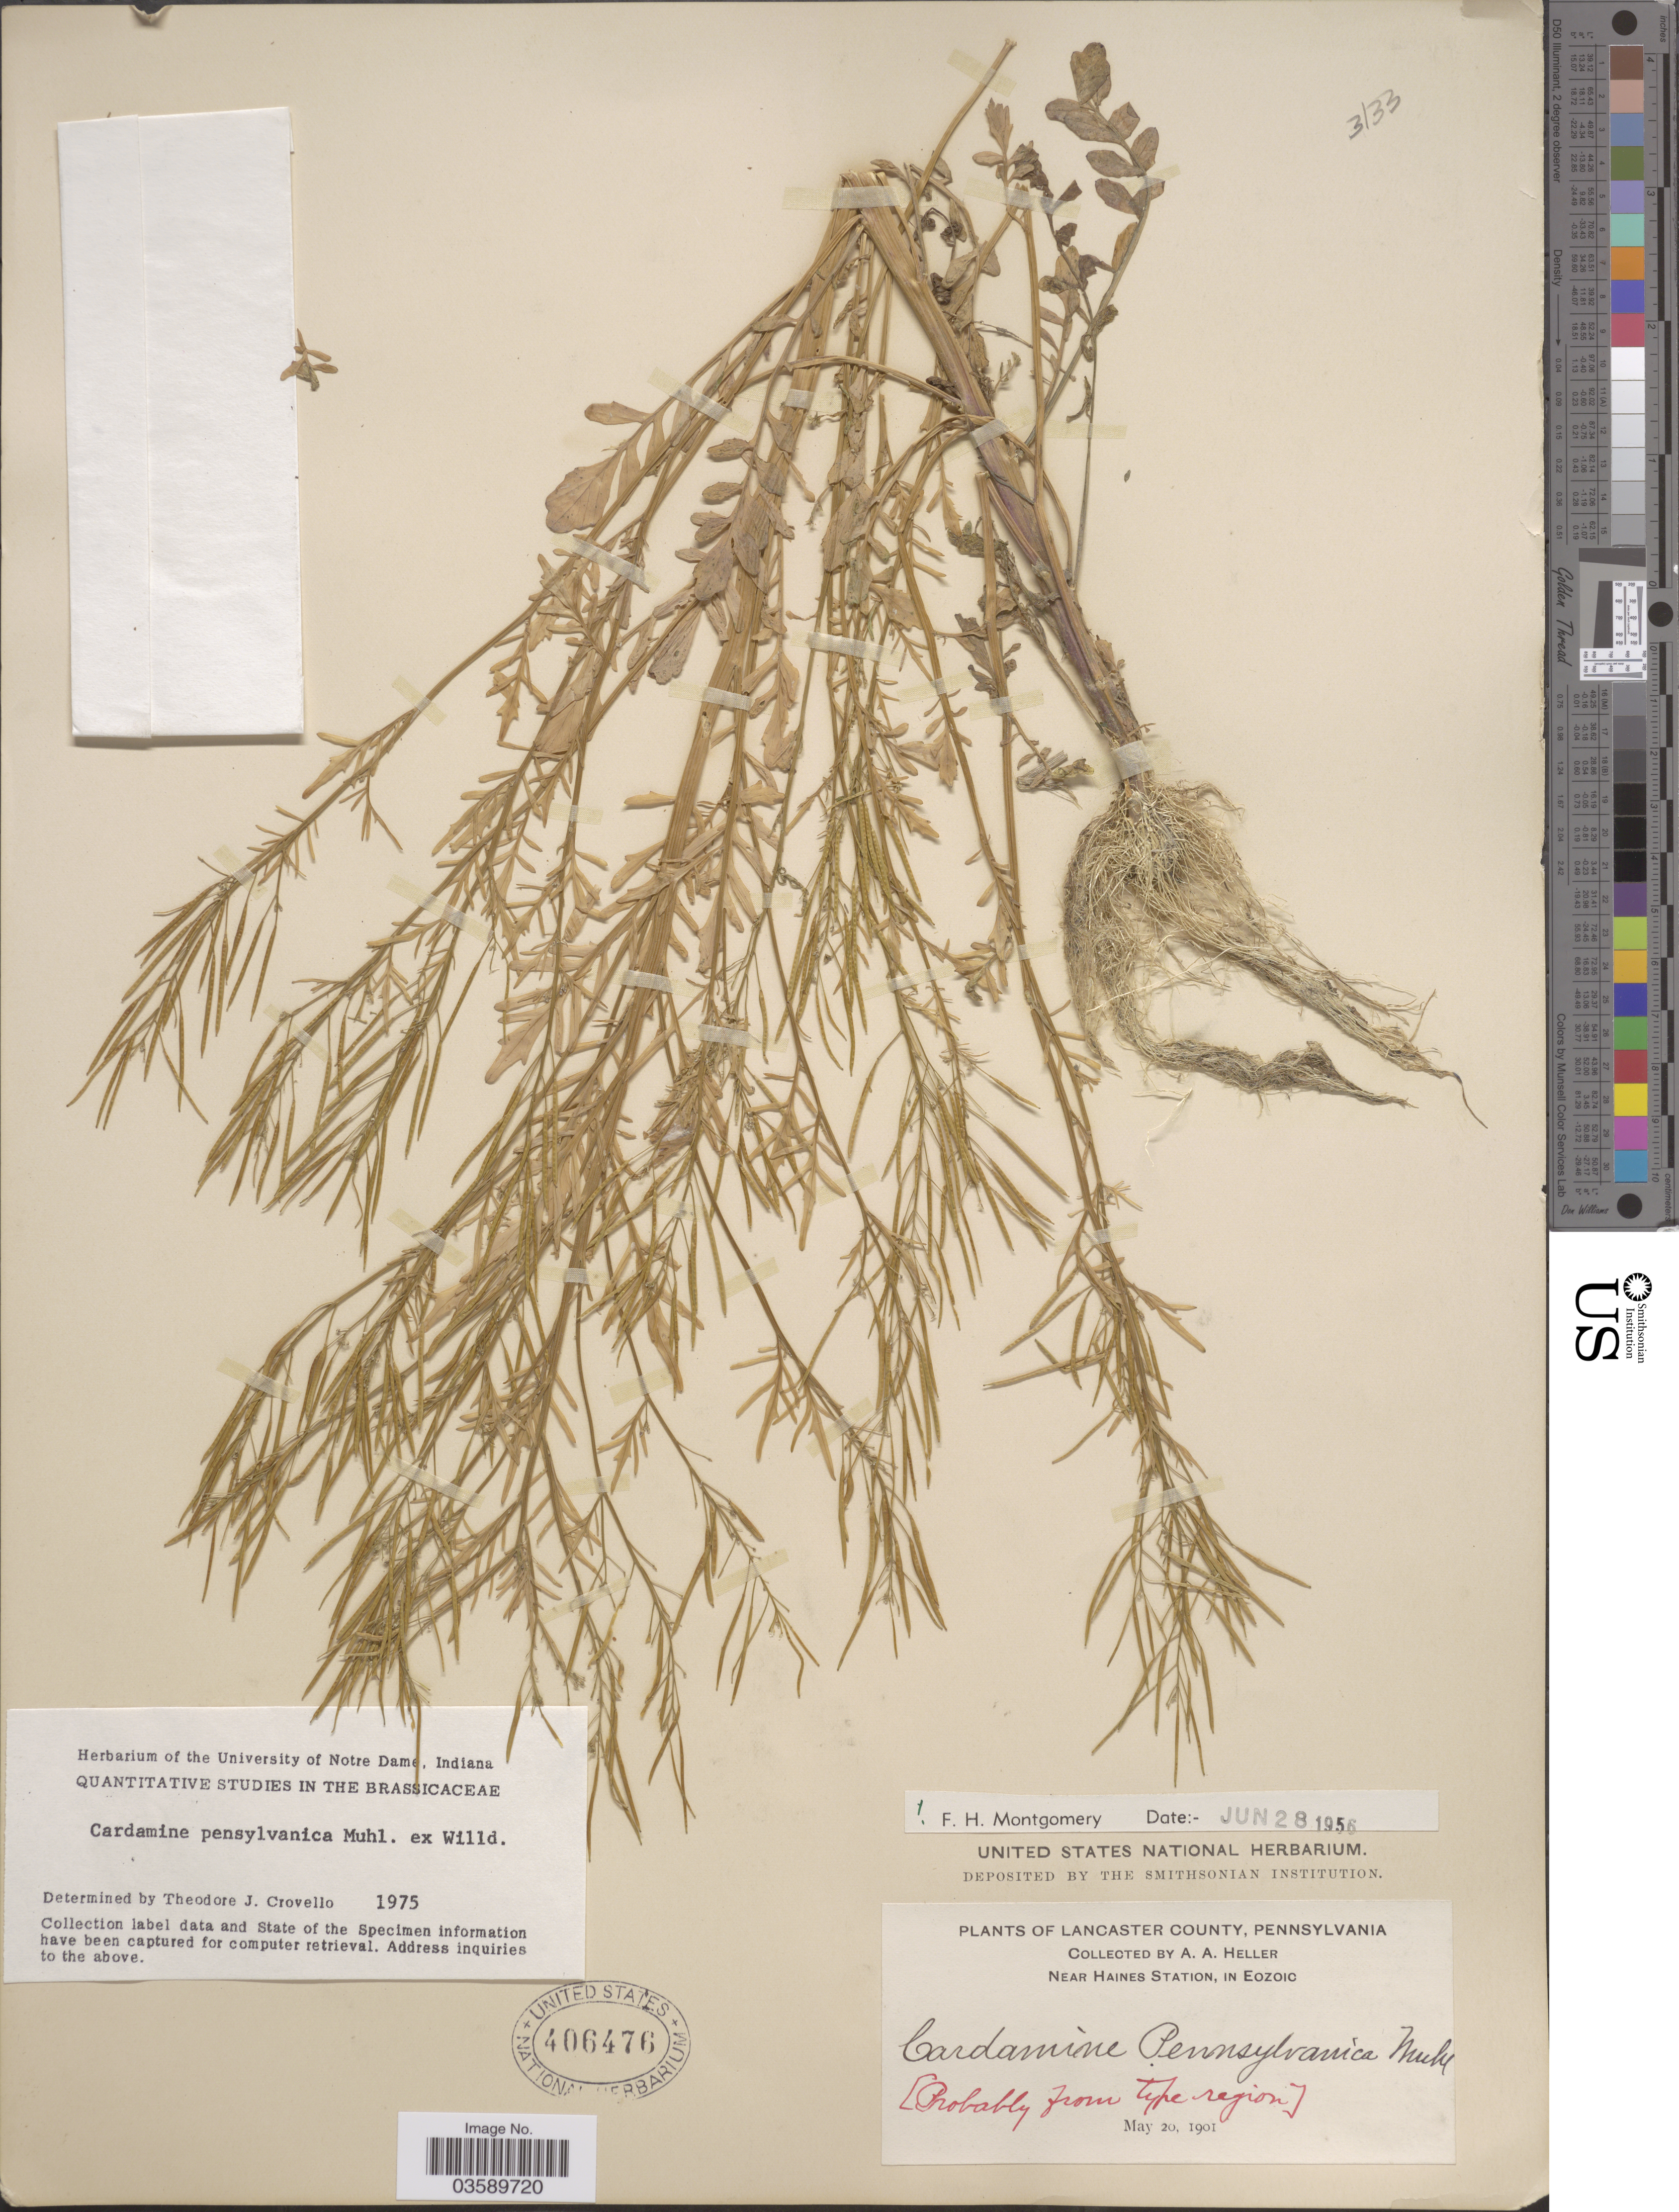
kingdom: Plantae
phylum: Tracheophyta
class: Magnoliopsida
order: Brassicales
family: Brassicaceae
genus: Cardamine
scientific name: Cardamine pensylvanica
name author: Muhl. ex Willd.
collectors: A. A. Heller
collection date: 1901-05-20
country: United States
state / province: Pennsylvania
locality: Lancaster County. Near Haines Station, in Eozoic.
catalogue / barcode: US 406476